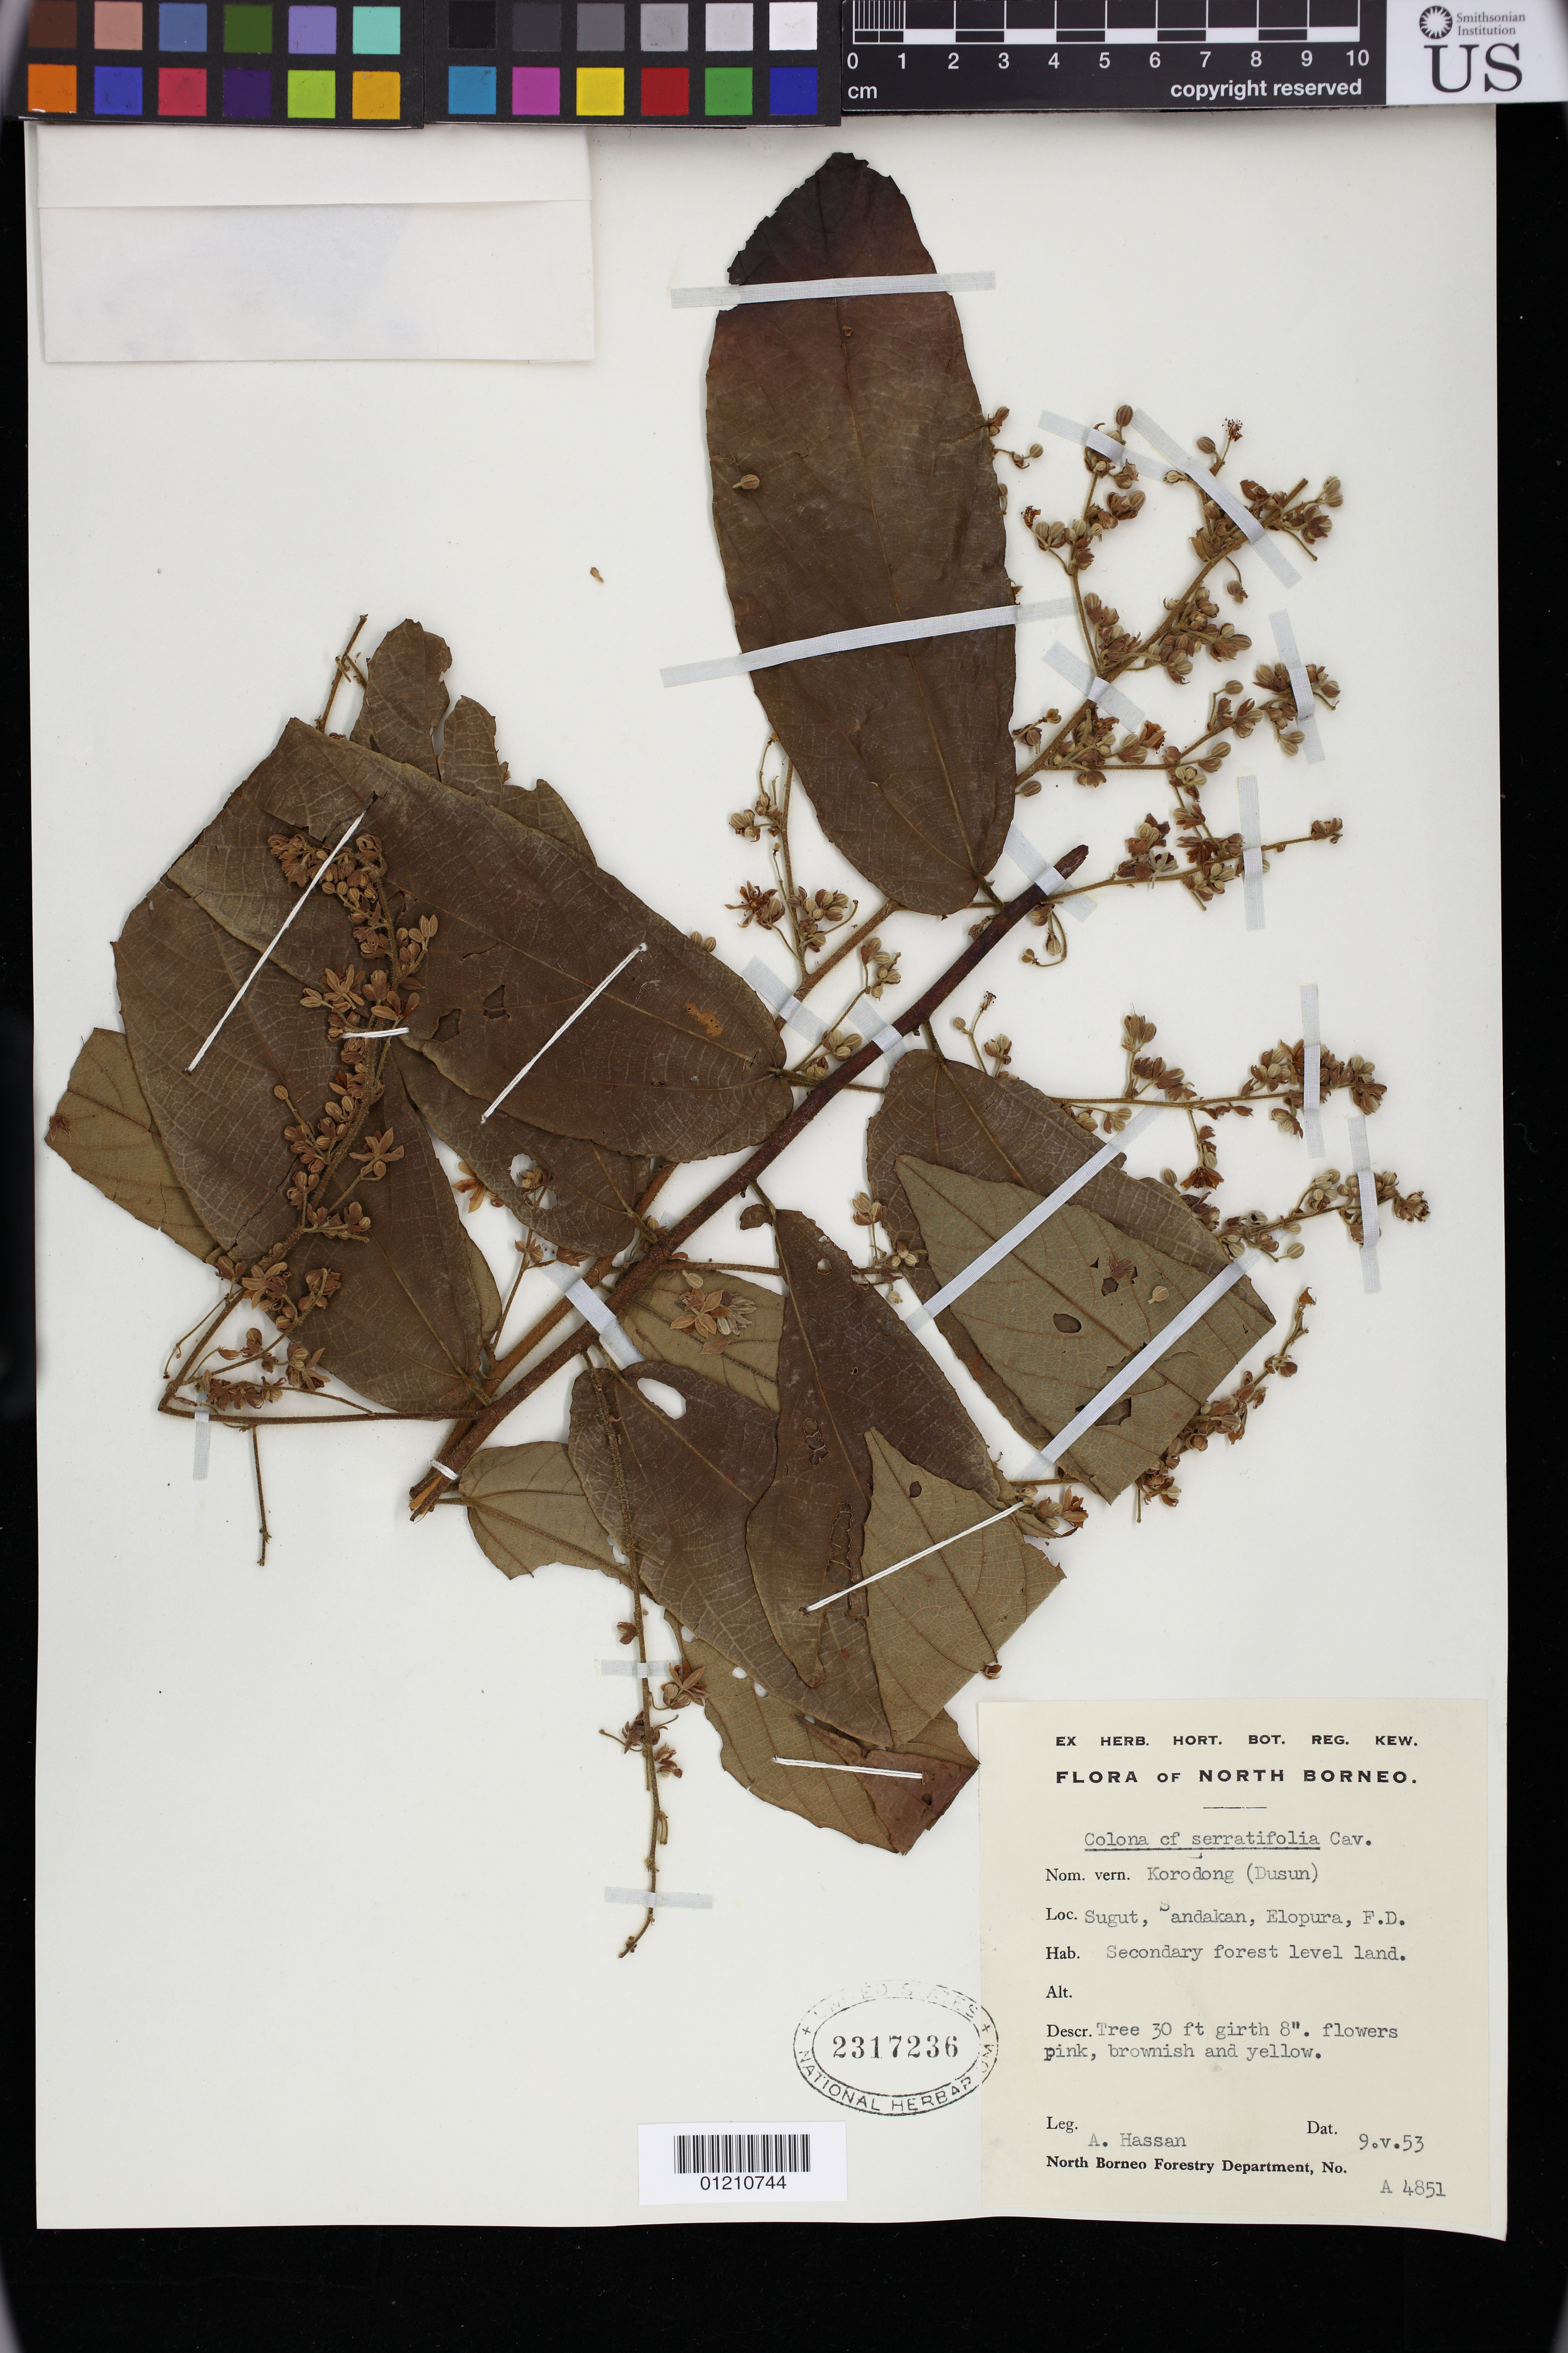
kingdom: Plantae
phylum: Tracheophyta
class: Magnoliopsida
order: Malvales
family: Malvaceae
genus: Colona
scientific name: Colona serratifolia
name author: Cav.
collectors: A. Hassan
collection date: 1953-05-09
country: Malaysia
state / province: Sabah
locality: Sugut River (Sugut), Sandakan (Elopura), F.D.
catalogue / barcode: US 2317236